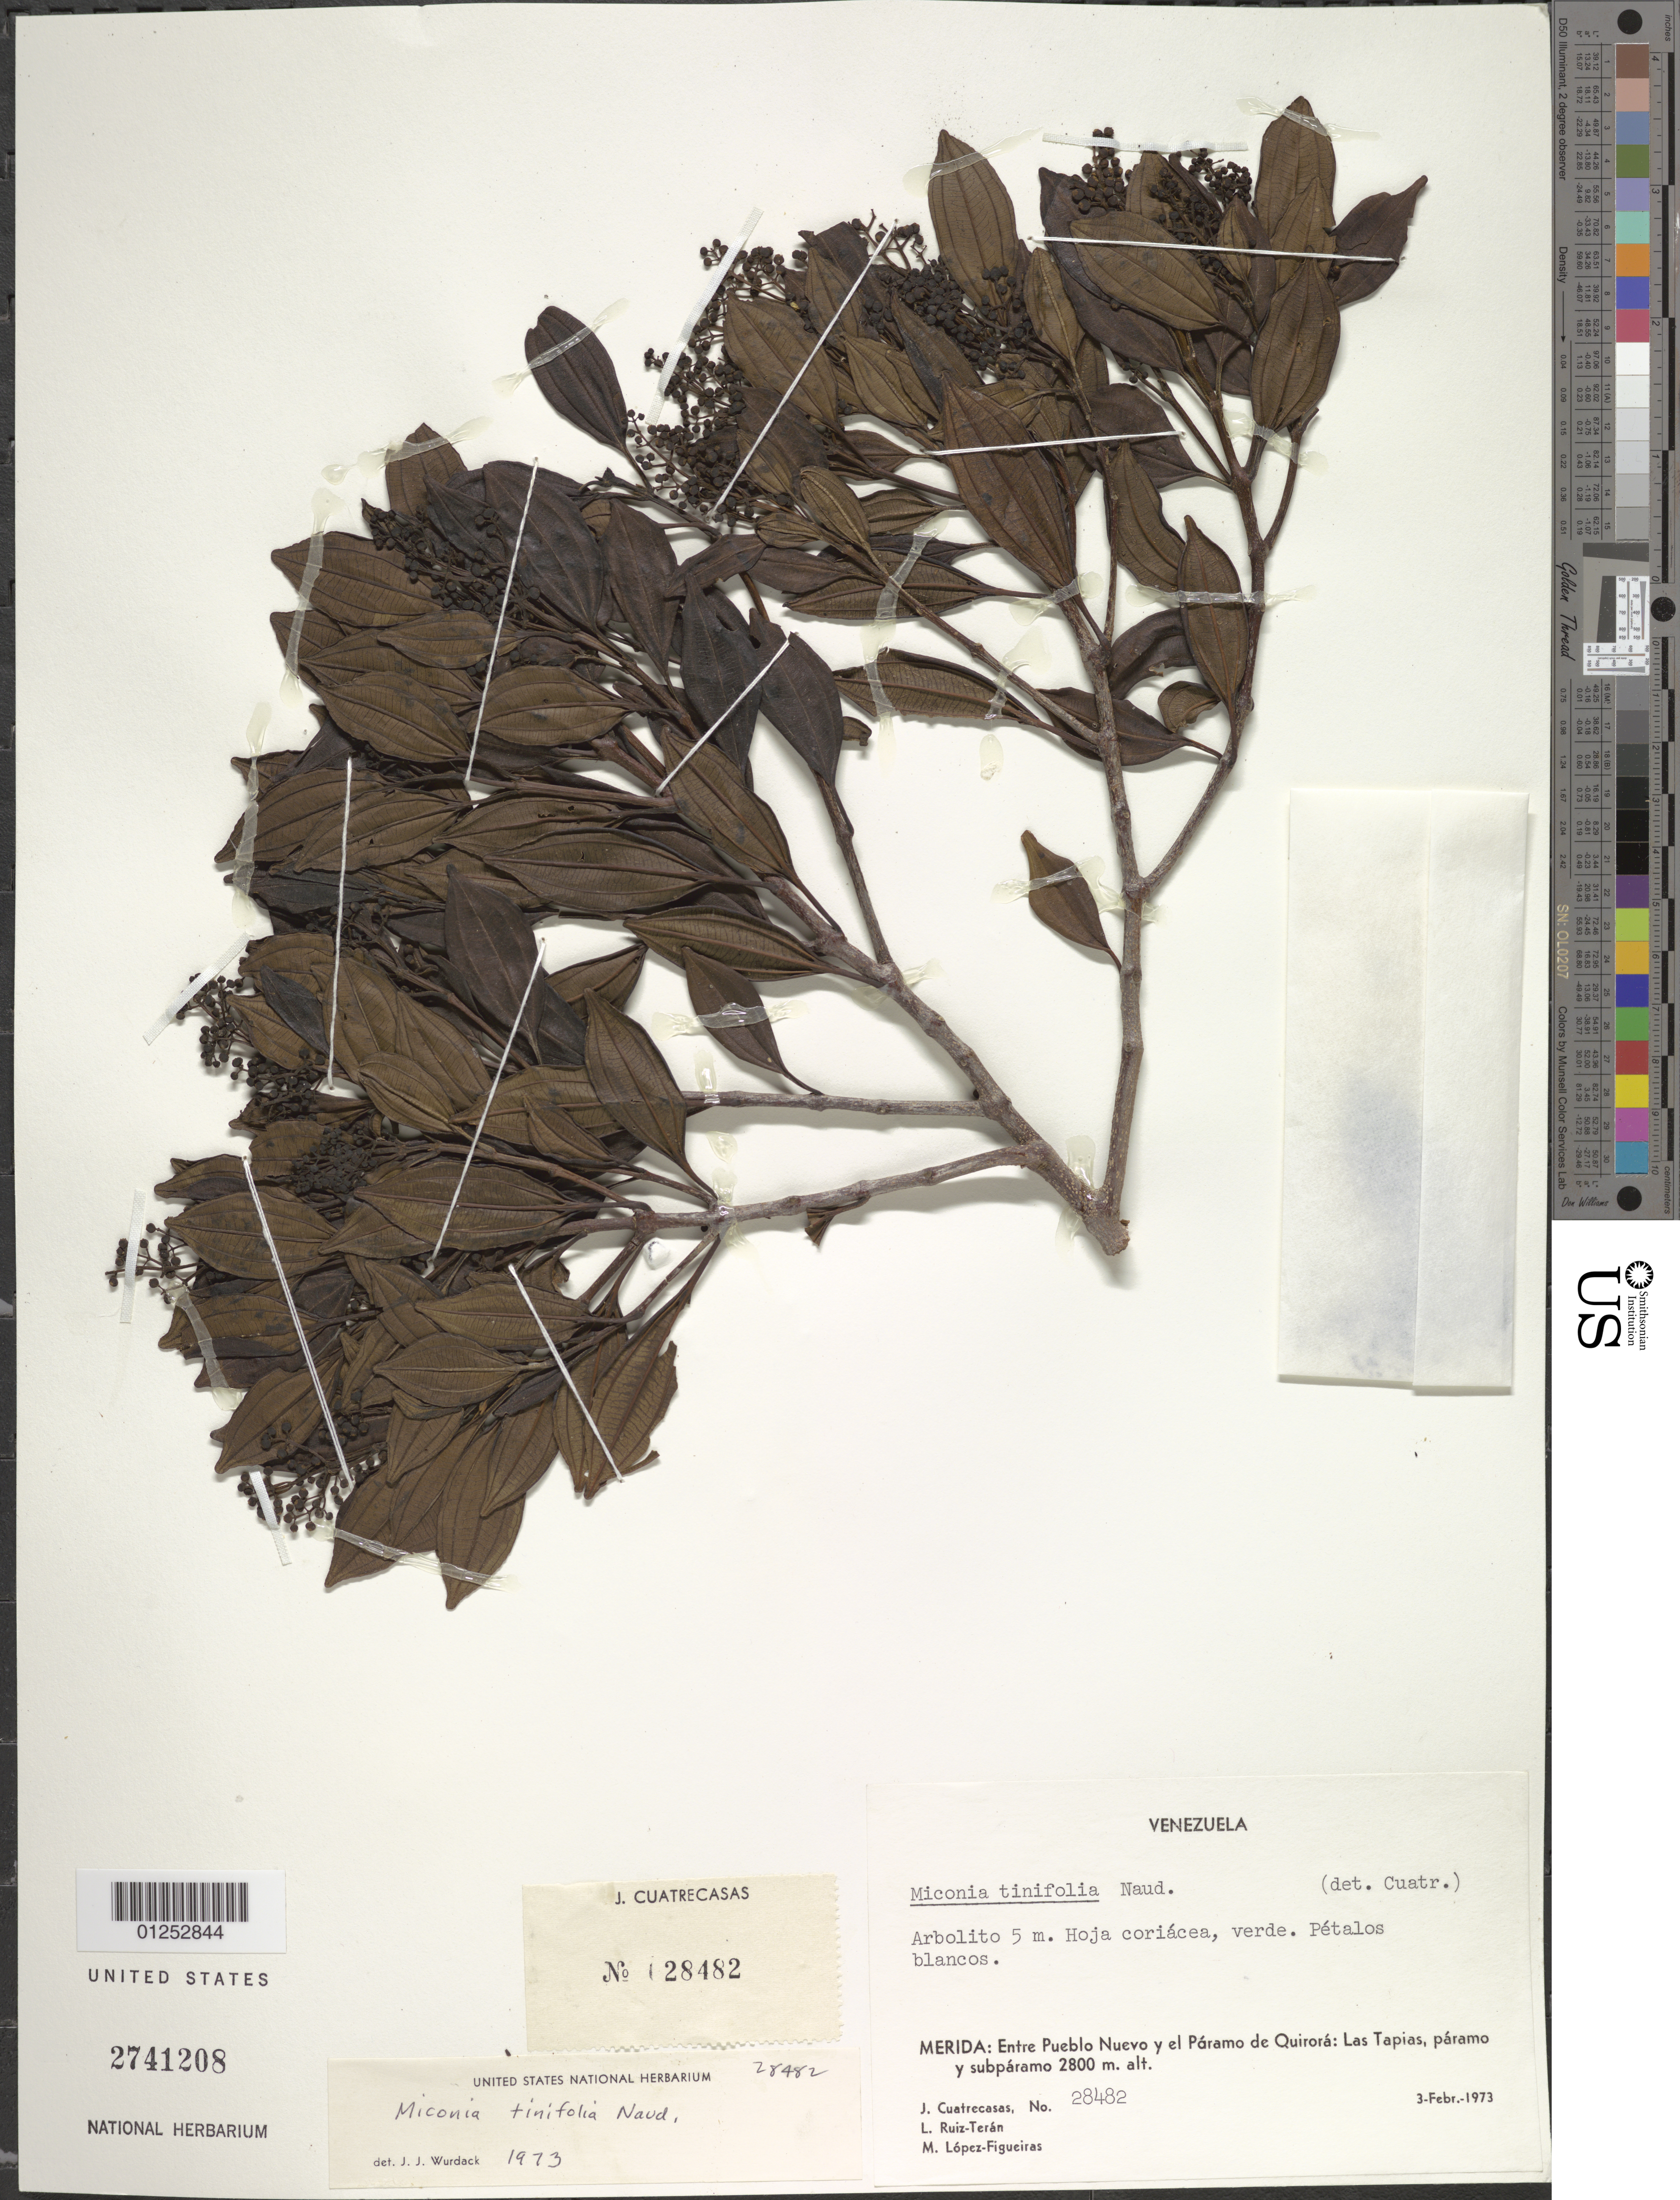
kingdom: Plantae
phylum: Tracheophyta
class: Magnoliopsida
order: Myrtales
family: Melastomataceae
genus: Miconia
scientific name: Miconia tinifolia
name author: Naudin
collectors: J. Cuatrecasas, L. E. Ruíz-Terán & M. López Figueiras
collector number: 28482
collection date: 1973-02-03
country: Venezuela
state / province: Mérida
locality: Entre Pueblo Nuevo y el Páramo de Quirorá: Las Tapias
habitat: Paramo.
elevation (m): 2800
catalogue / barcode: US 2741208